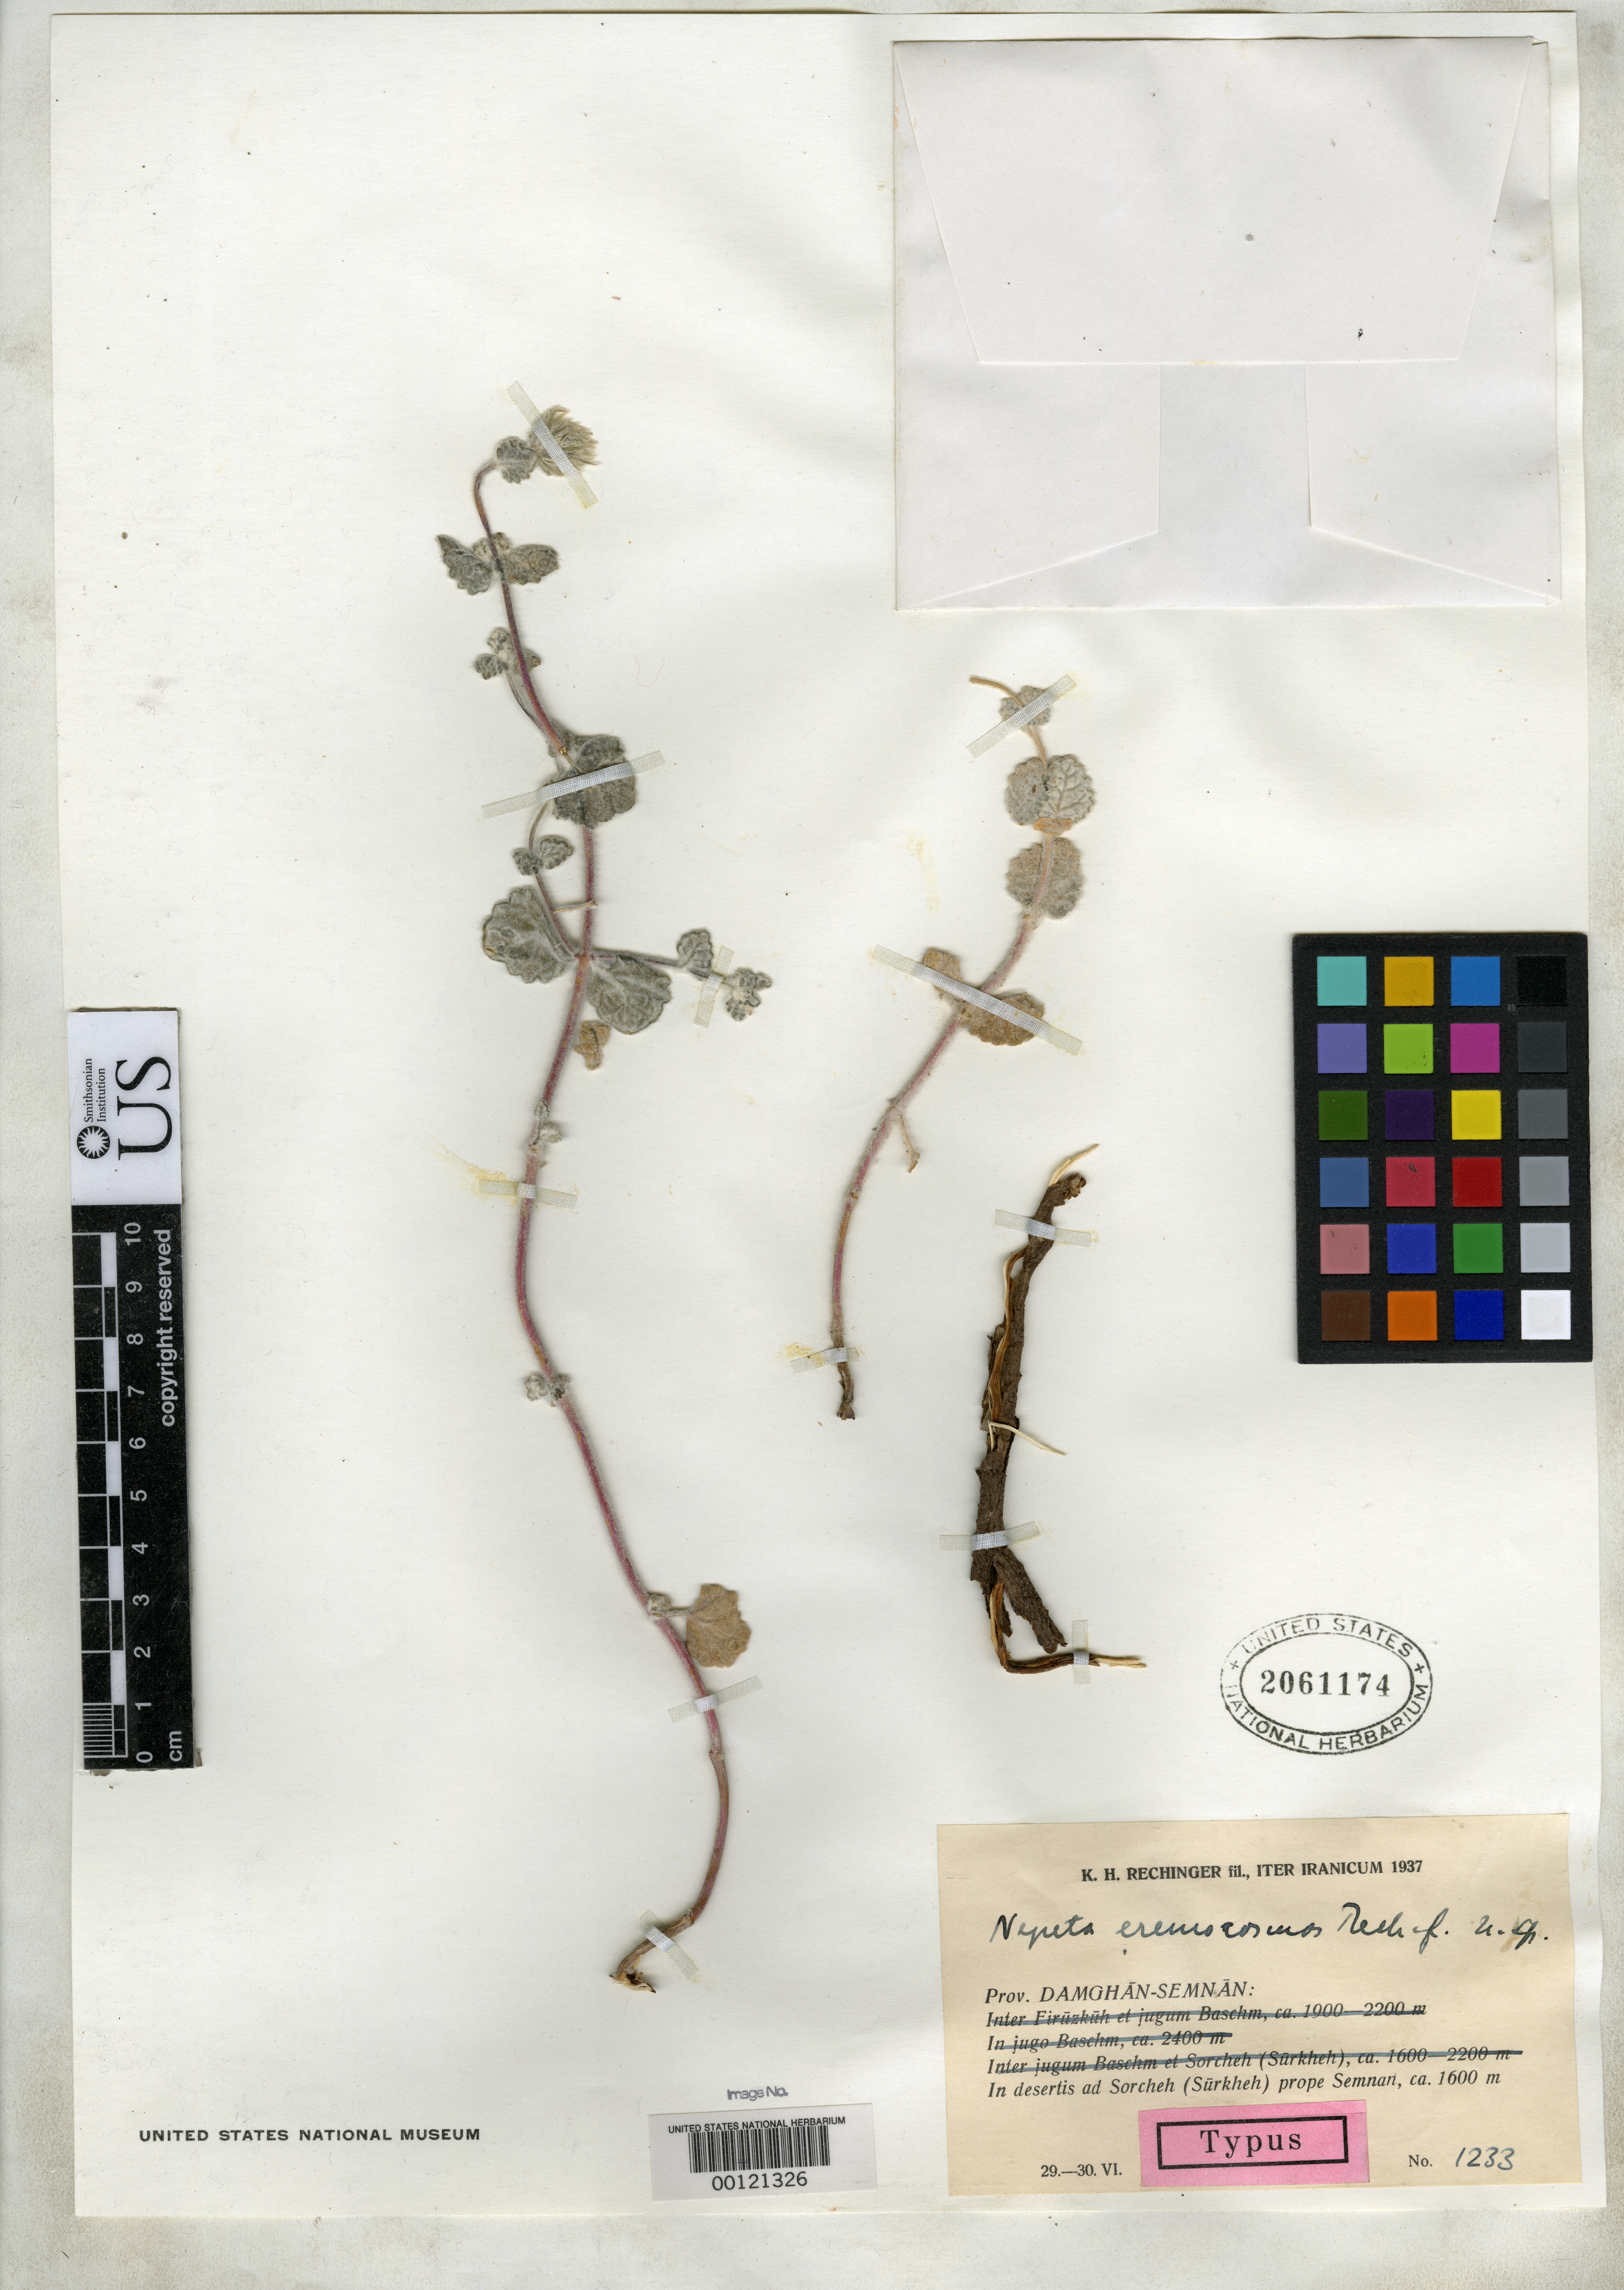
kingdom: Plantae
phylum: Tracheophyta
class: Magnoliopsida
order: Lamiales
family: Lamiaceae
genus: Nepeta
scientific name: Nepeta eremokosmos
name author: Rech. f.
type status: Isotype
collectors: K. H. Rechinger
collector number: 1233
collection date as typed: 29 Jun 1937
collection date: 1937-06-29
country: Iran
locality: Damghan-semnan, Gipswuste von Sorcheh Beisemnan.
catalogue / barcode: US 2061174